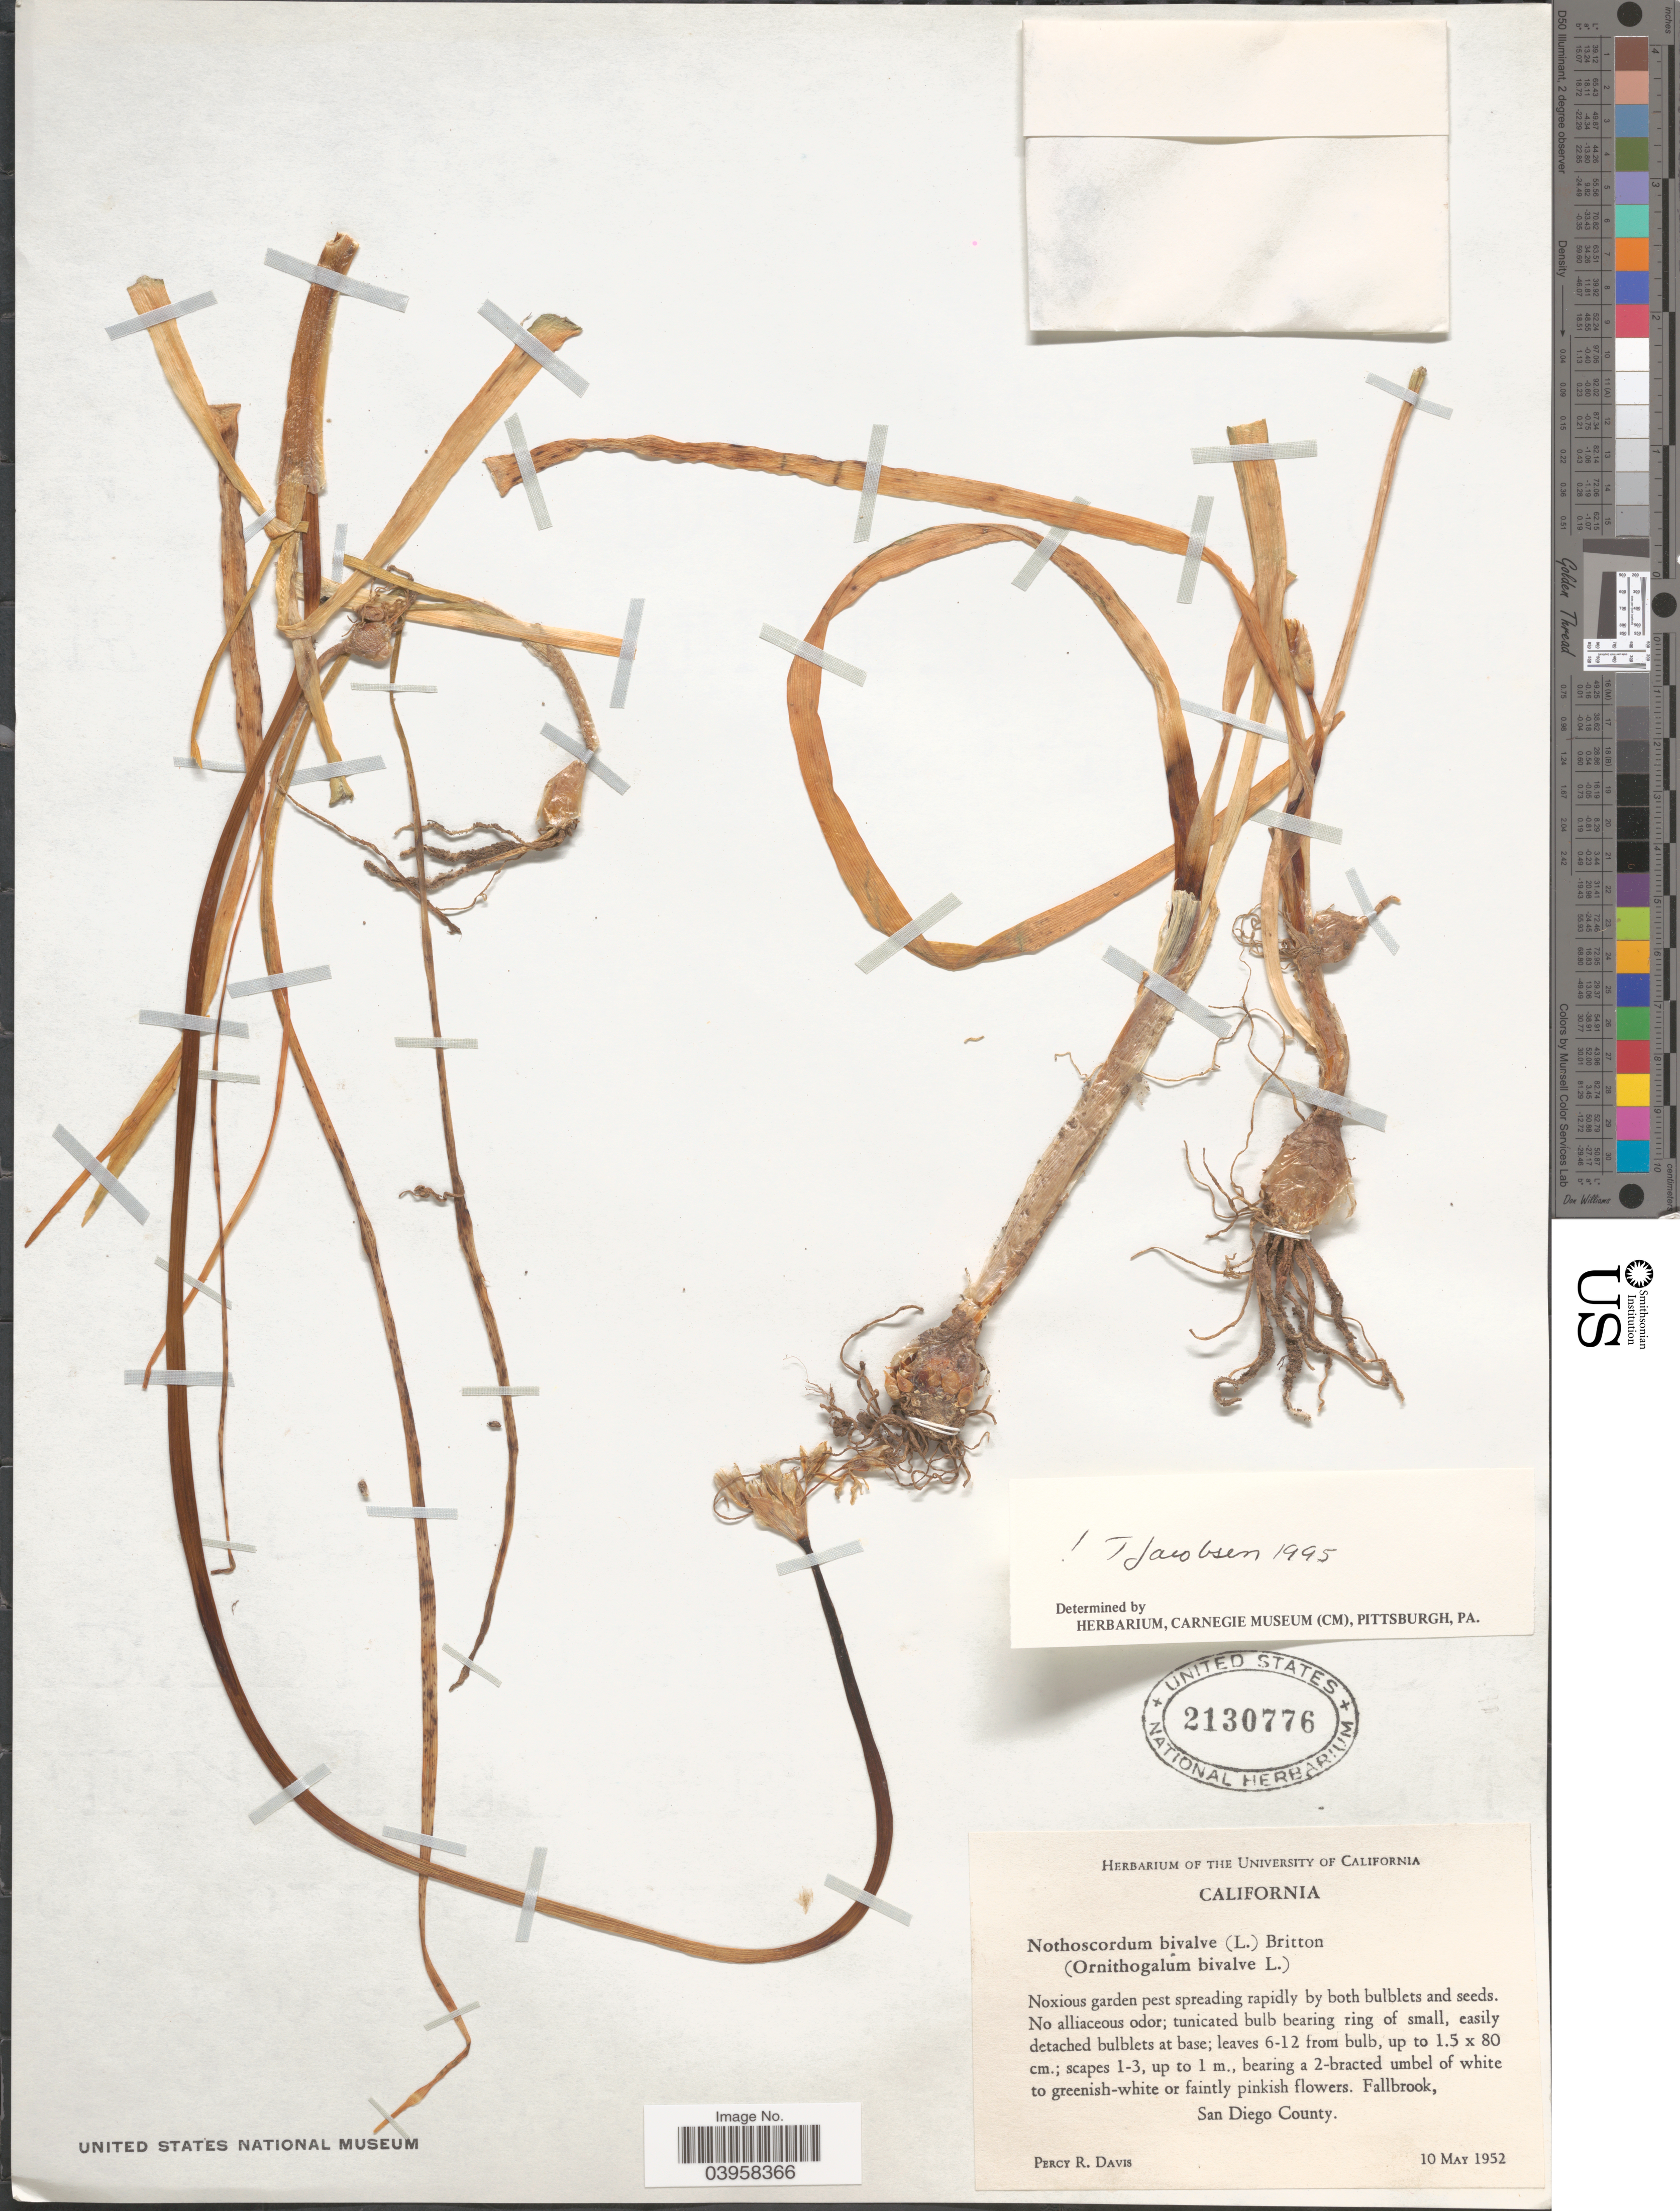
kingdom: Plantae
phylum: Tracheophyta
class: Liliopsida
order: Asparagales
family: Amaryllidaceae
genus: Nothoscordum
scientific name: Nothoscordum bivalve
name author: (L.) Britton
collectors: P. Davis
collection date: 1952-05-10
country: United States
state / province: California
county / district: San Diego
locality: San Diego County.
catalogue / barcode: US 2130776